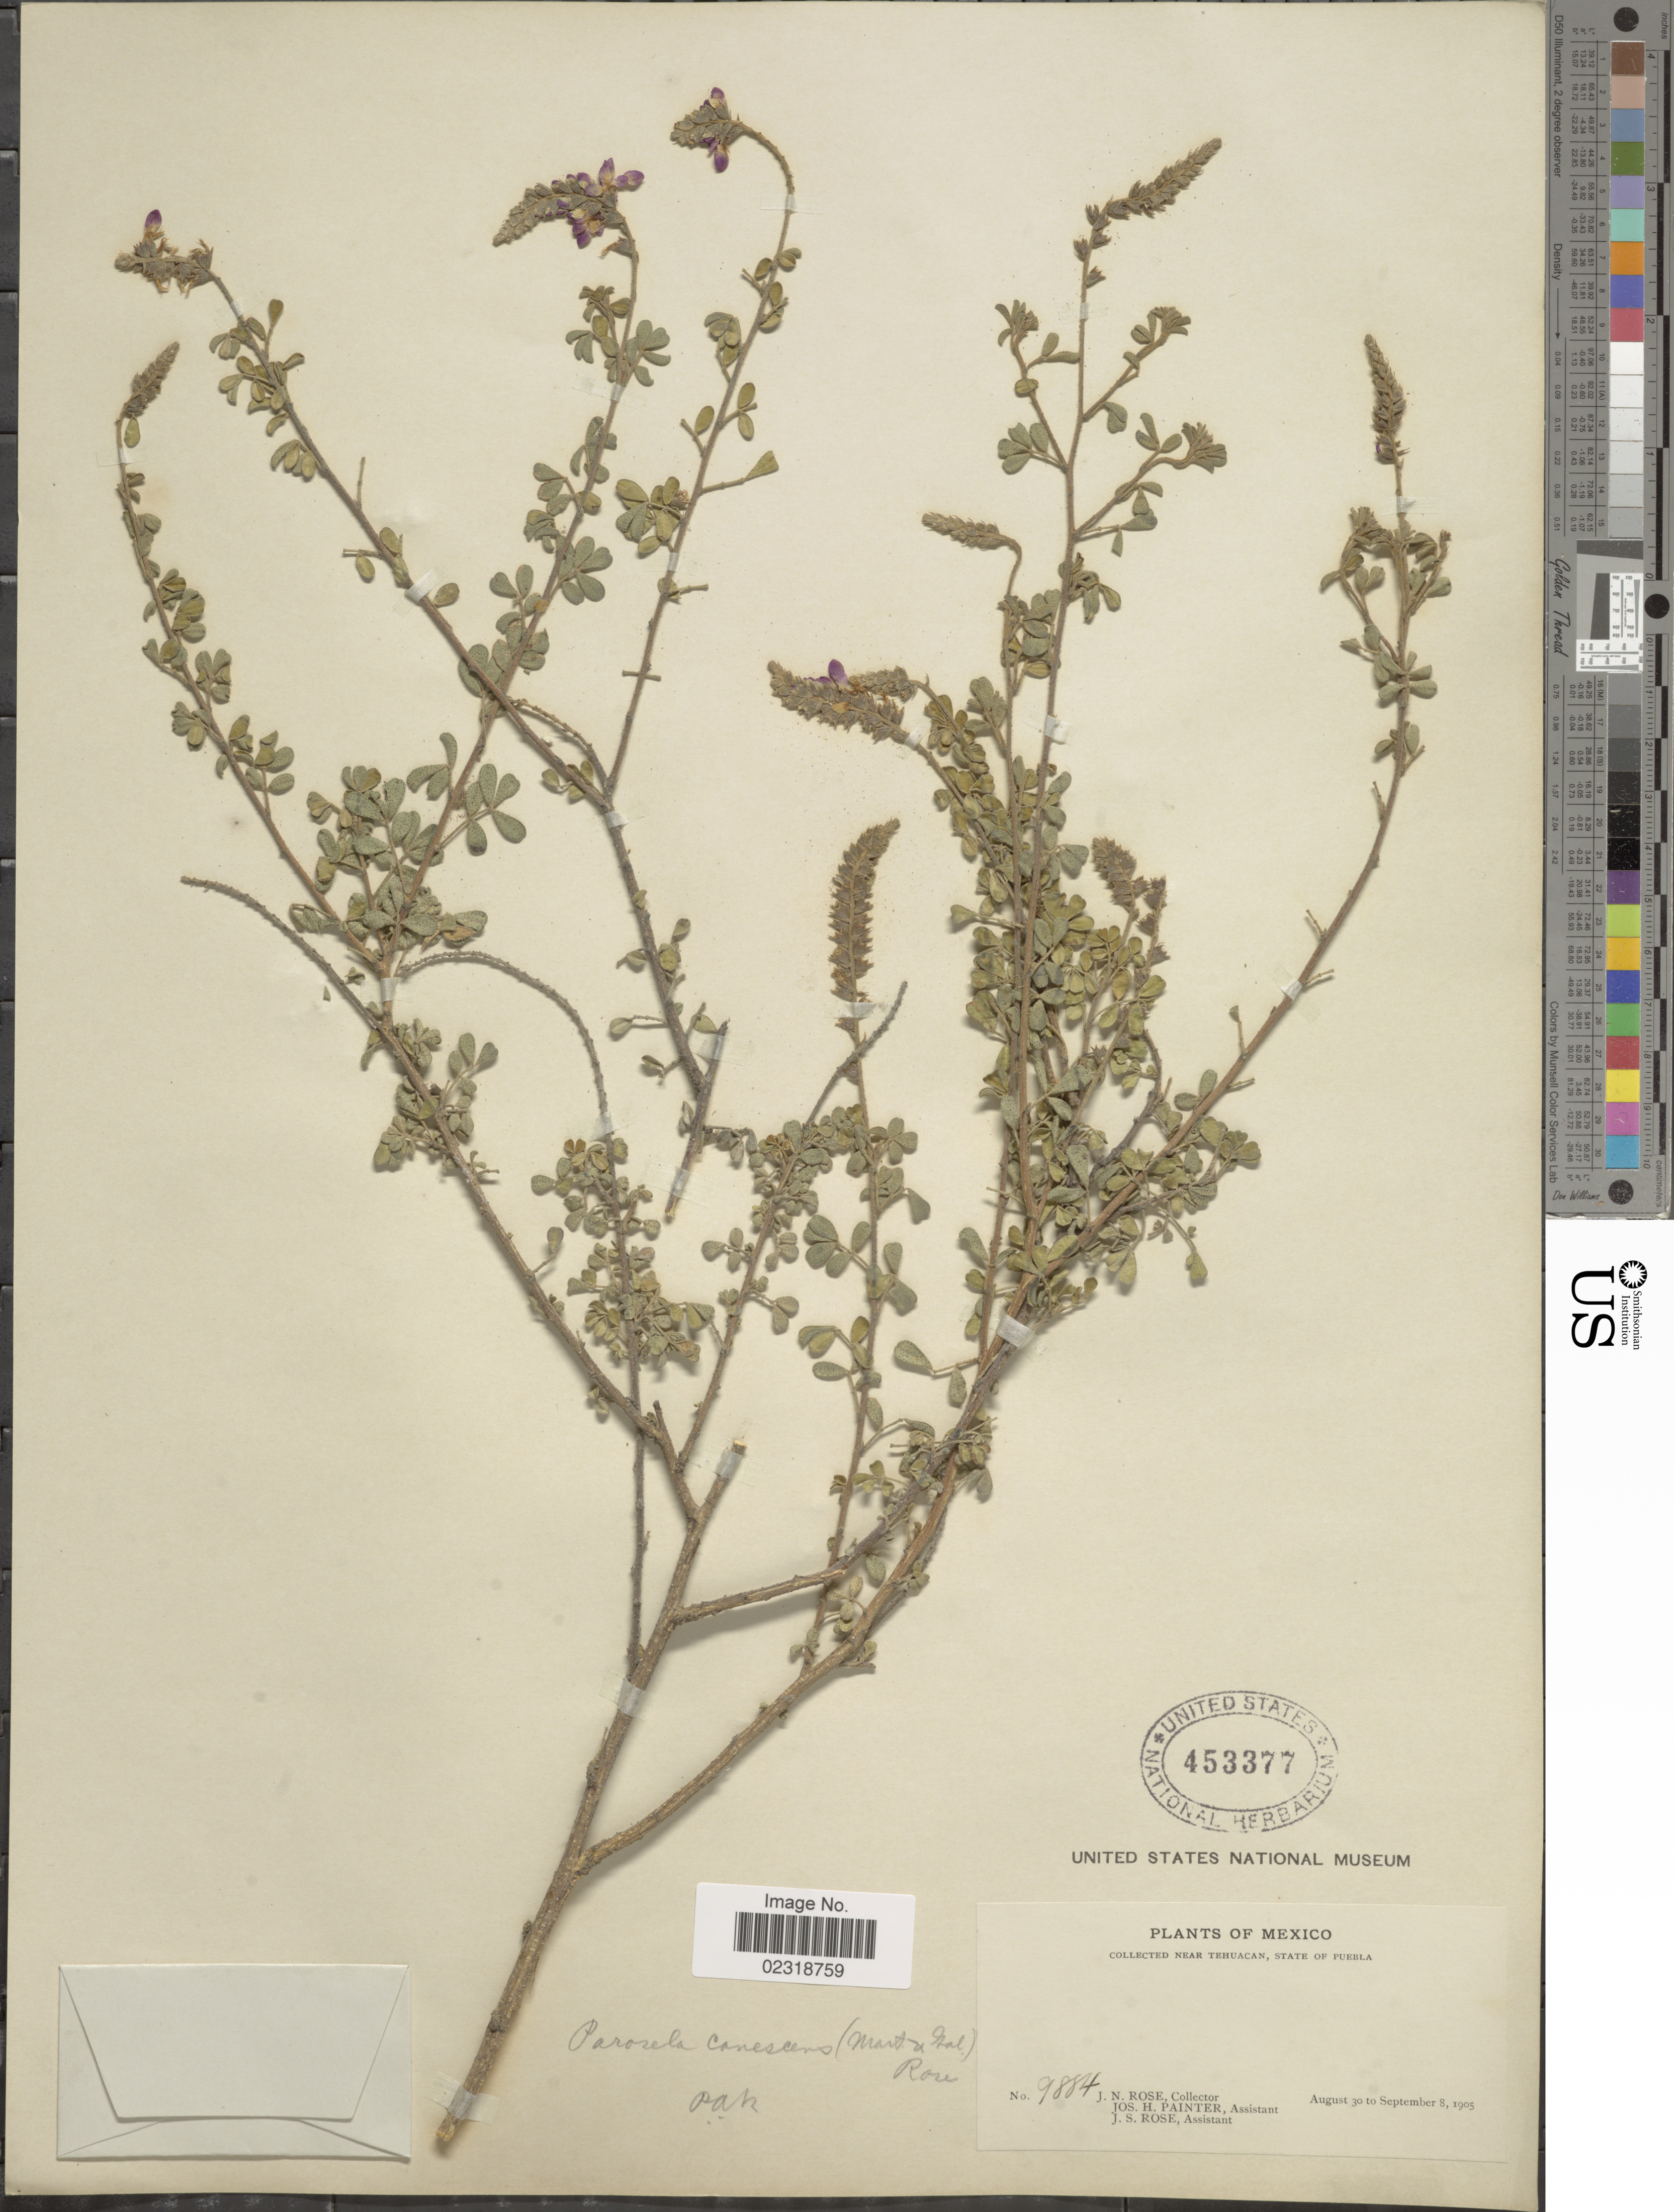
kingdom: Plantae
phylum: Tracheophyta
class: Magnoliopsida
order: Fabales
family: Fabaceae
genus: Dalea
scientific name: Dalea bicolor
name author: Humb. & Bonpl. ex Willd.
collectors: J. N. Rose, J. H. Painter & J. S. Rose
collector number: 9884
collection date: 1905-08-30/1905-09-08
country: Mexico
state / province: Puebla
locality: Near Tehuacan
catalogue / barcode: US 453377